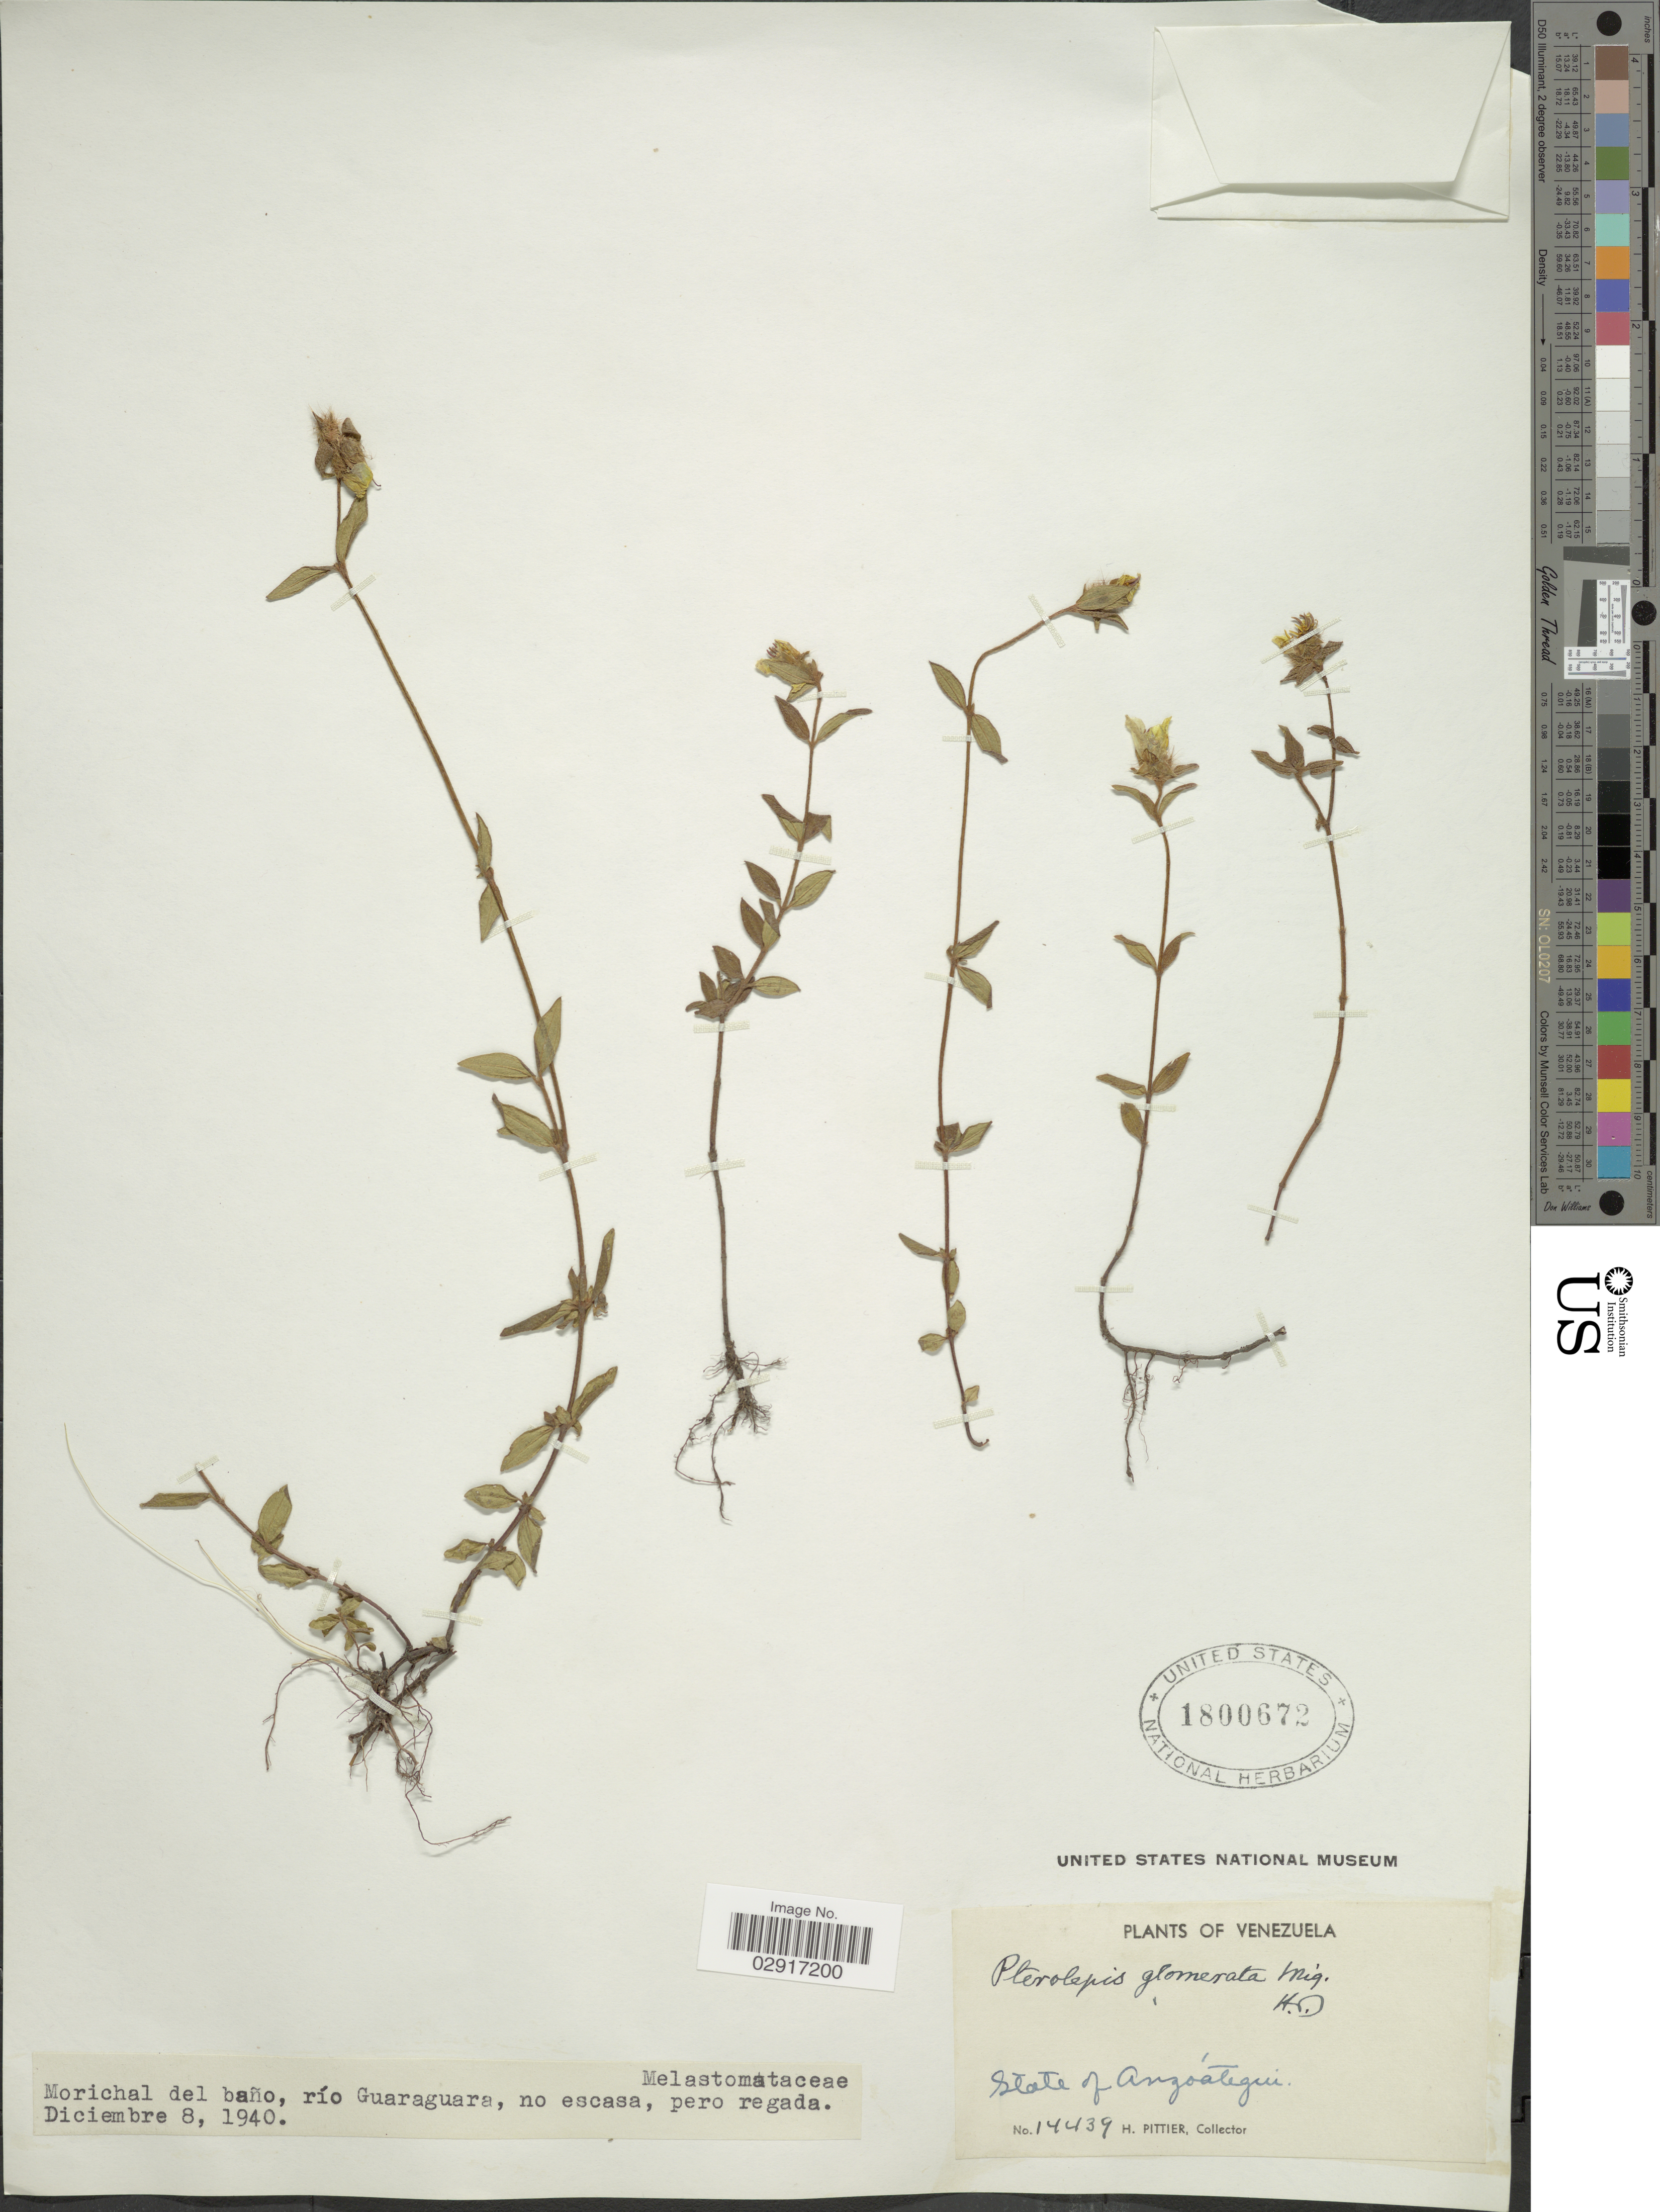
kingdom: Plantae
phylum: Tracheophyta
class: Magnoliopsida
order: Myrtales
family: Melastomataceae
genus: Pterolepis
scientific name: Pterolepis glomerata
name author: (Rottb.) Miq.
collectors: H. F. Pittier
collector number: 14439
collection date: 1940-12-08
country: Venezuela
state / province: Anzoategui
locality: Morichal del baño, río Guaraguara, no escasa.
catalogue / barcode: US 1800672